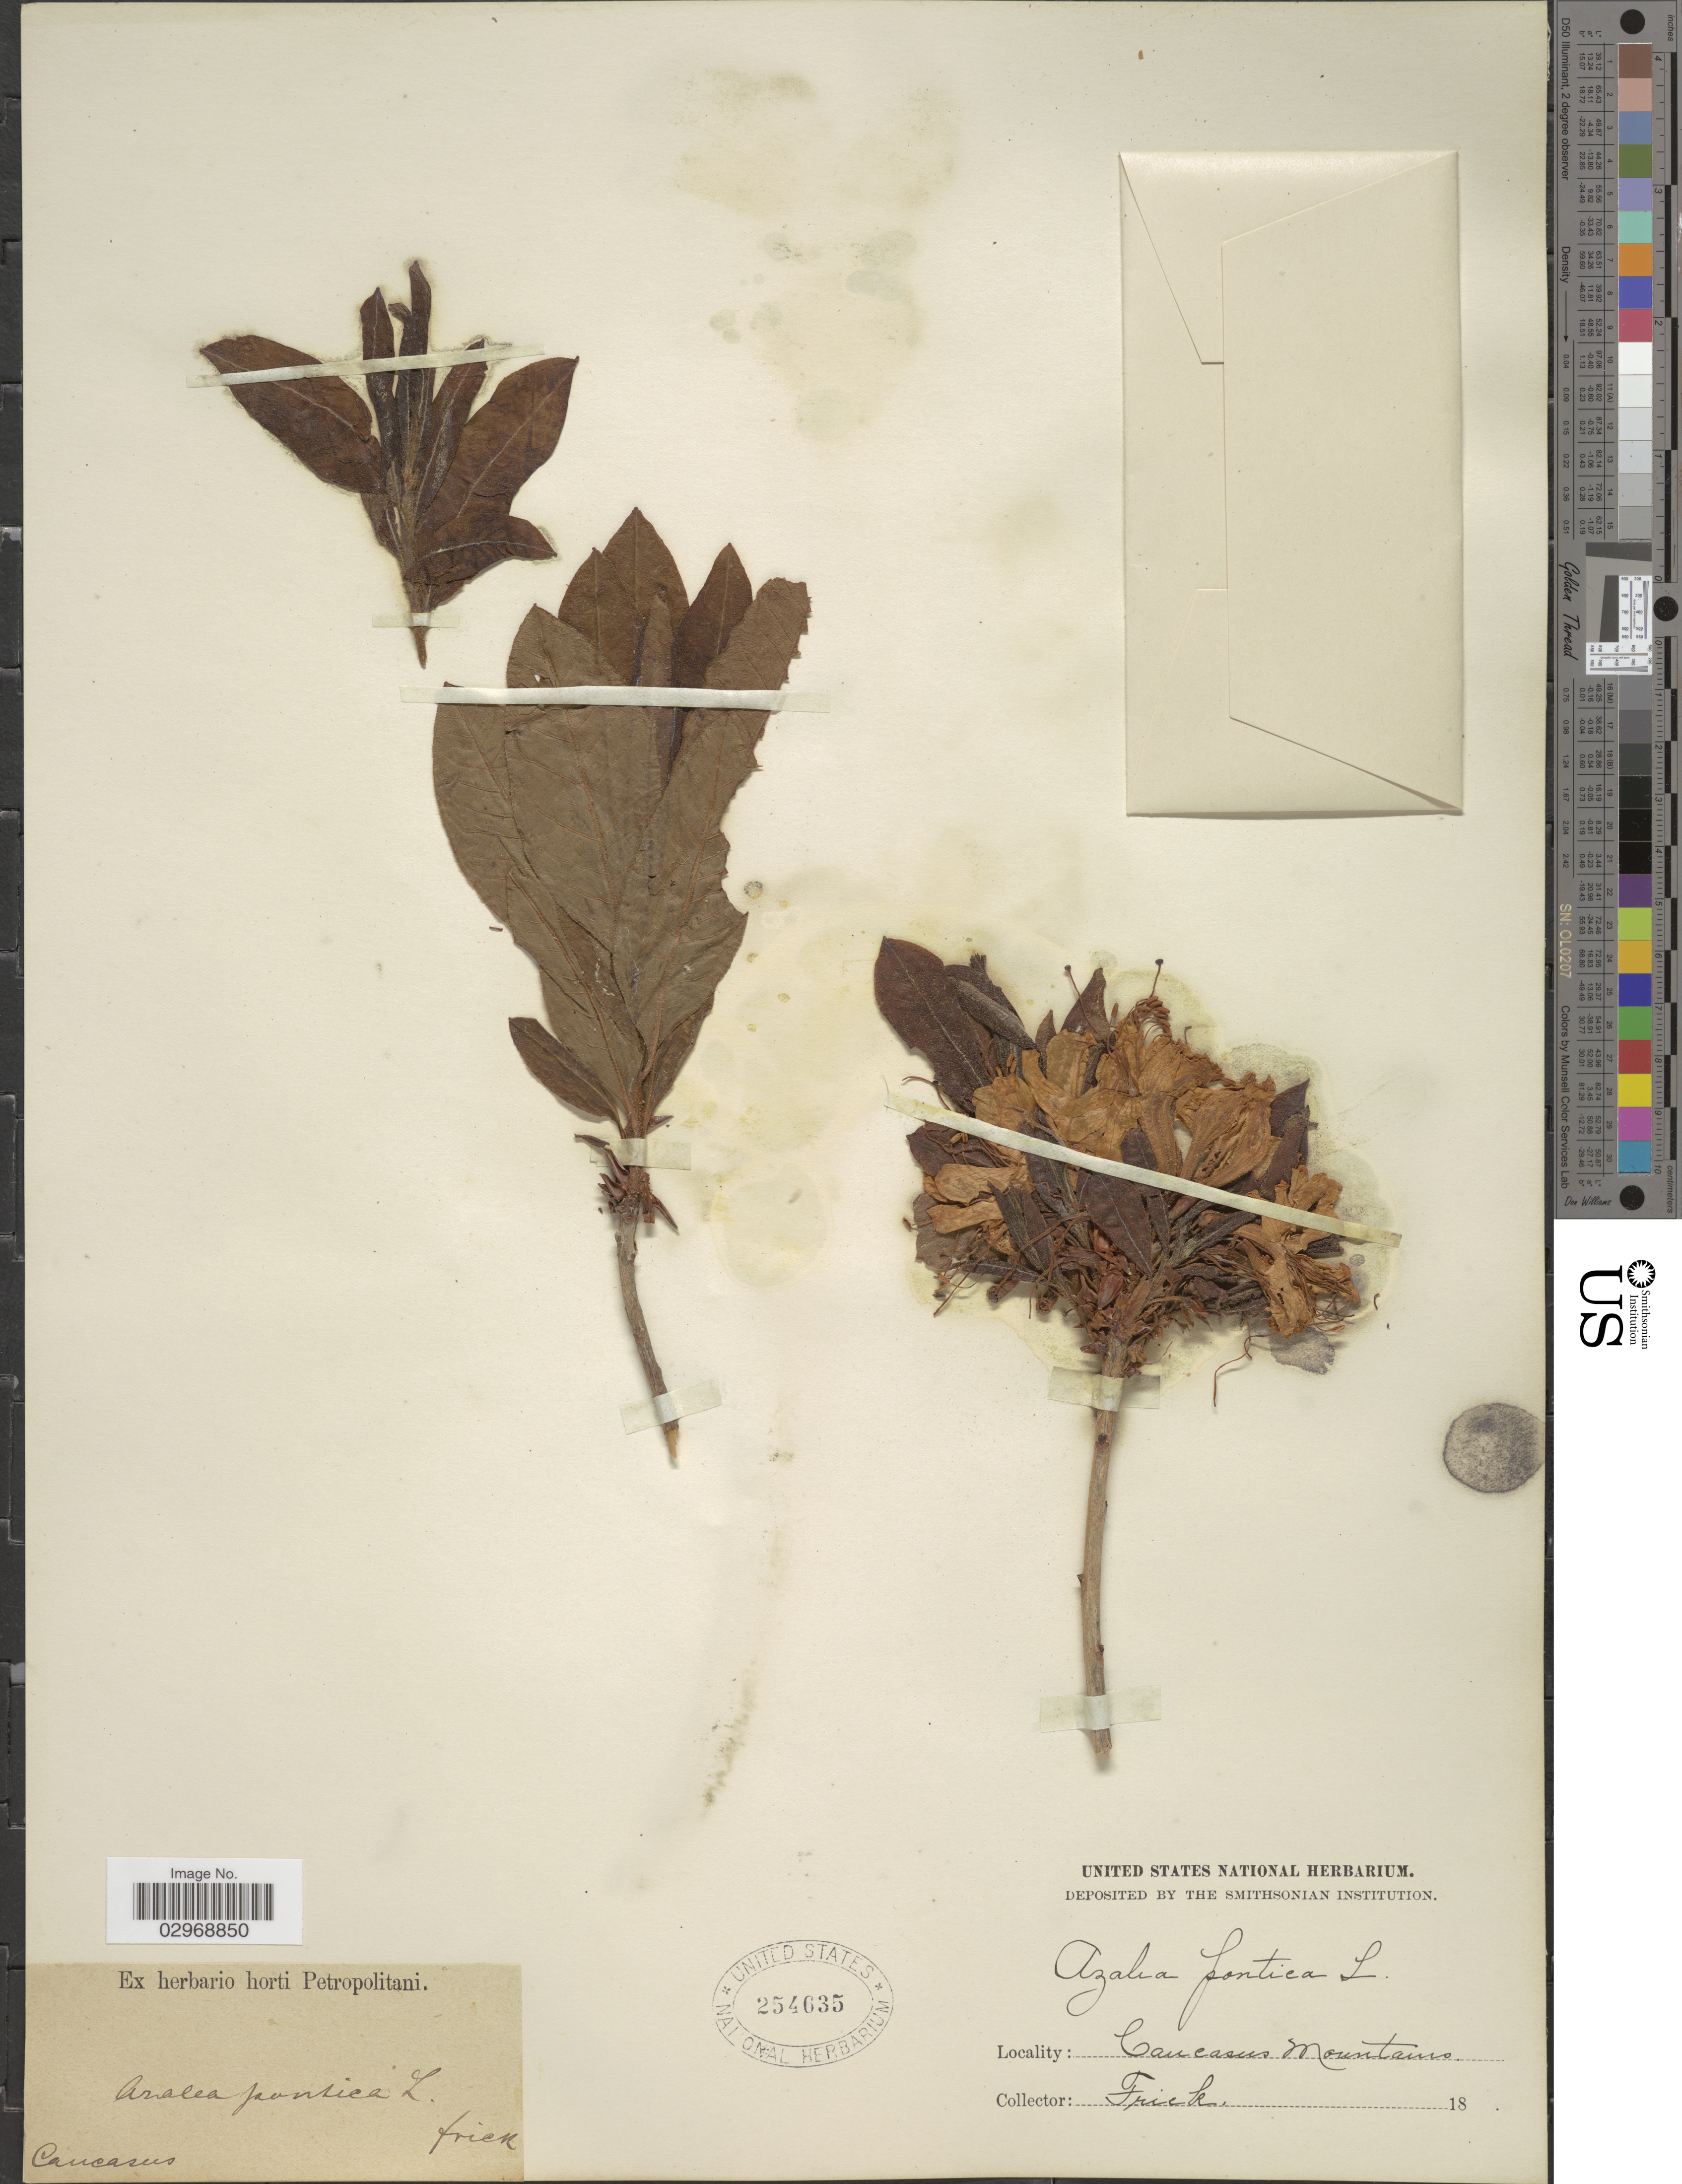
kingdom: Plantae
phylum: Tracheophyta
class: Magnoliopsida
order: Ericales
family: Ericaceae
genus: Rhododendron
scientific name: Rhododendron ponticum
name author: L.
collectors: Frick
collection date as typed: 18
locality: Caucasus Mountains.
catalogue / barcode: US 254635